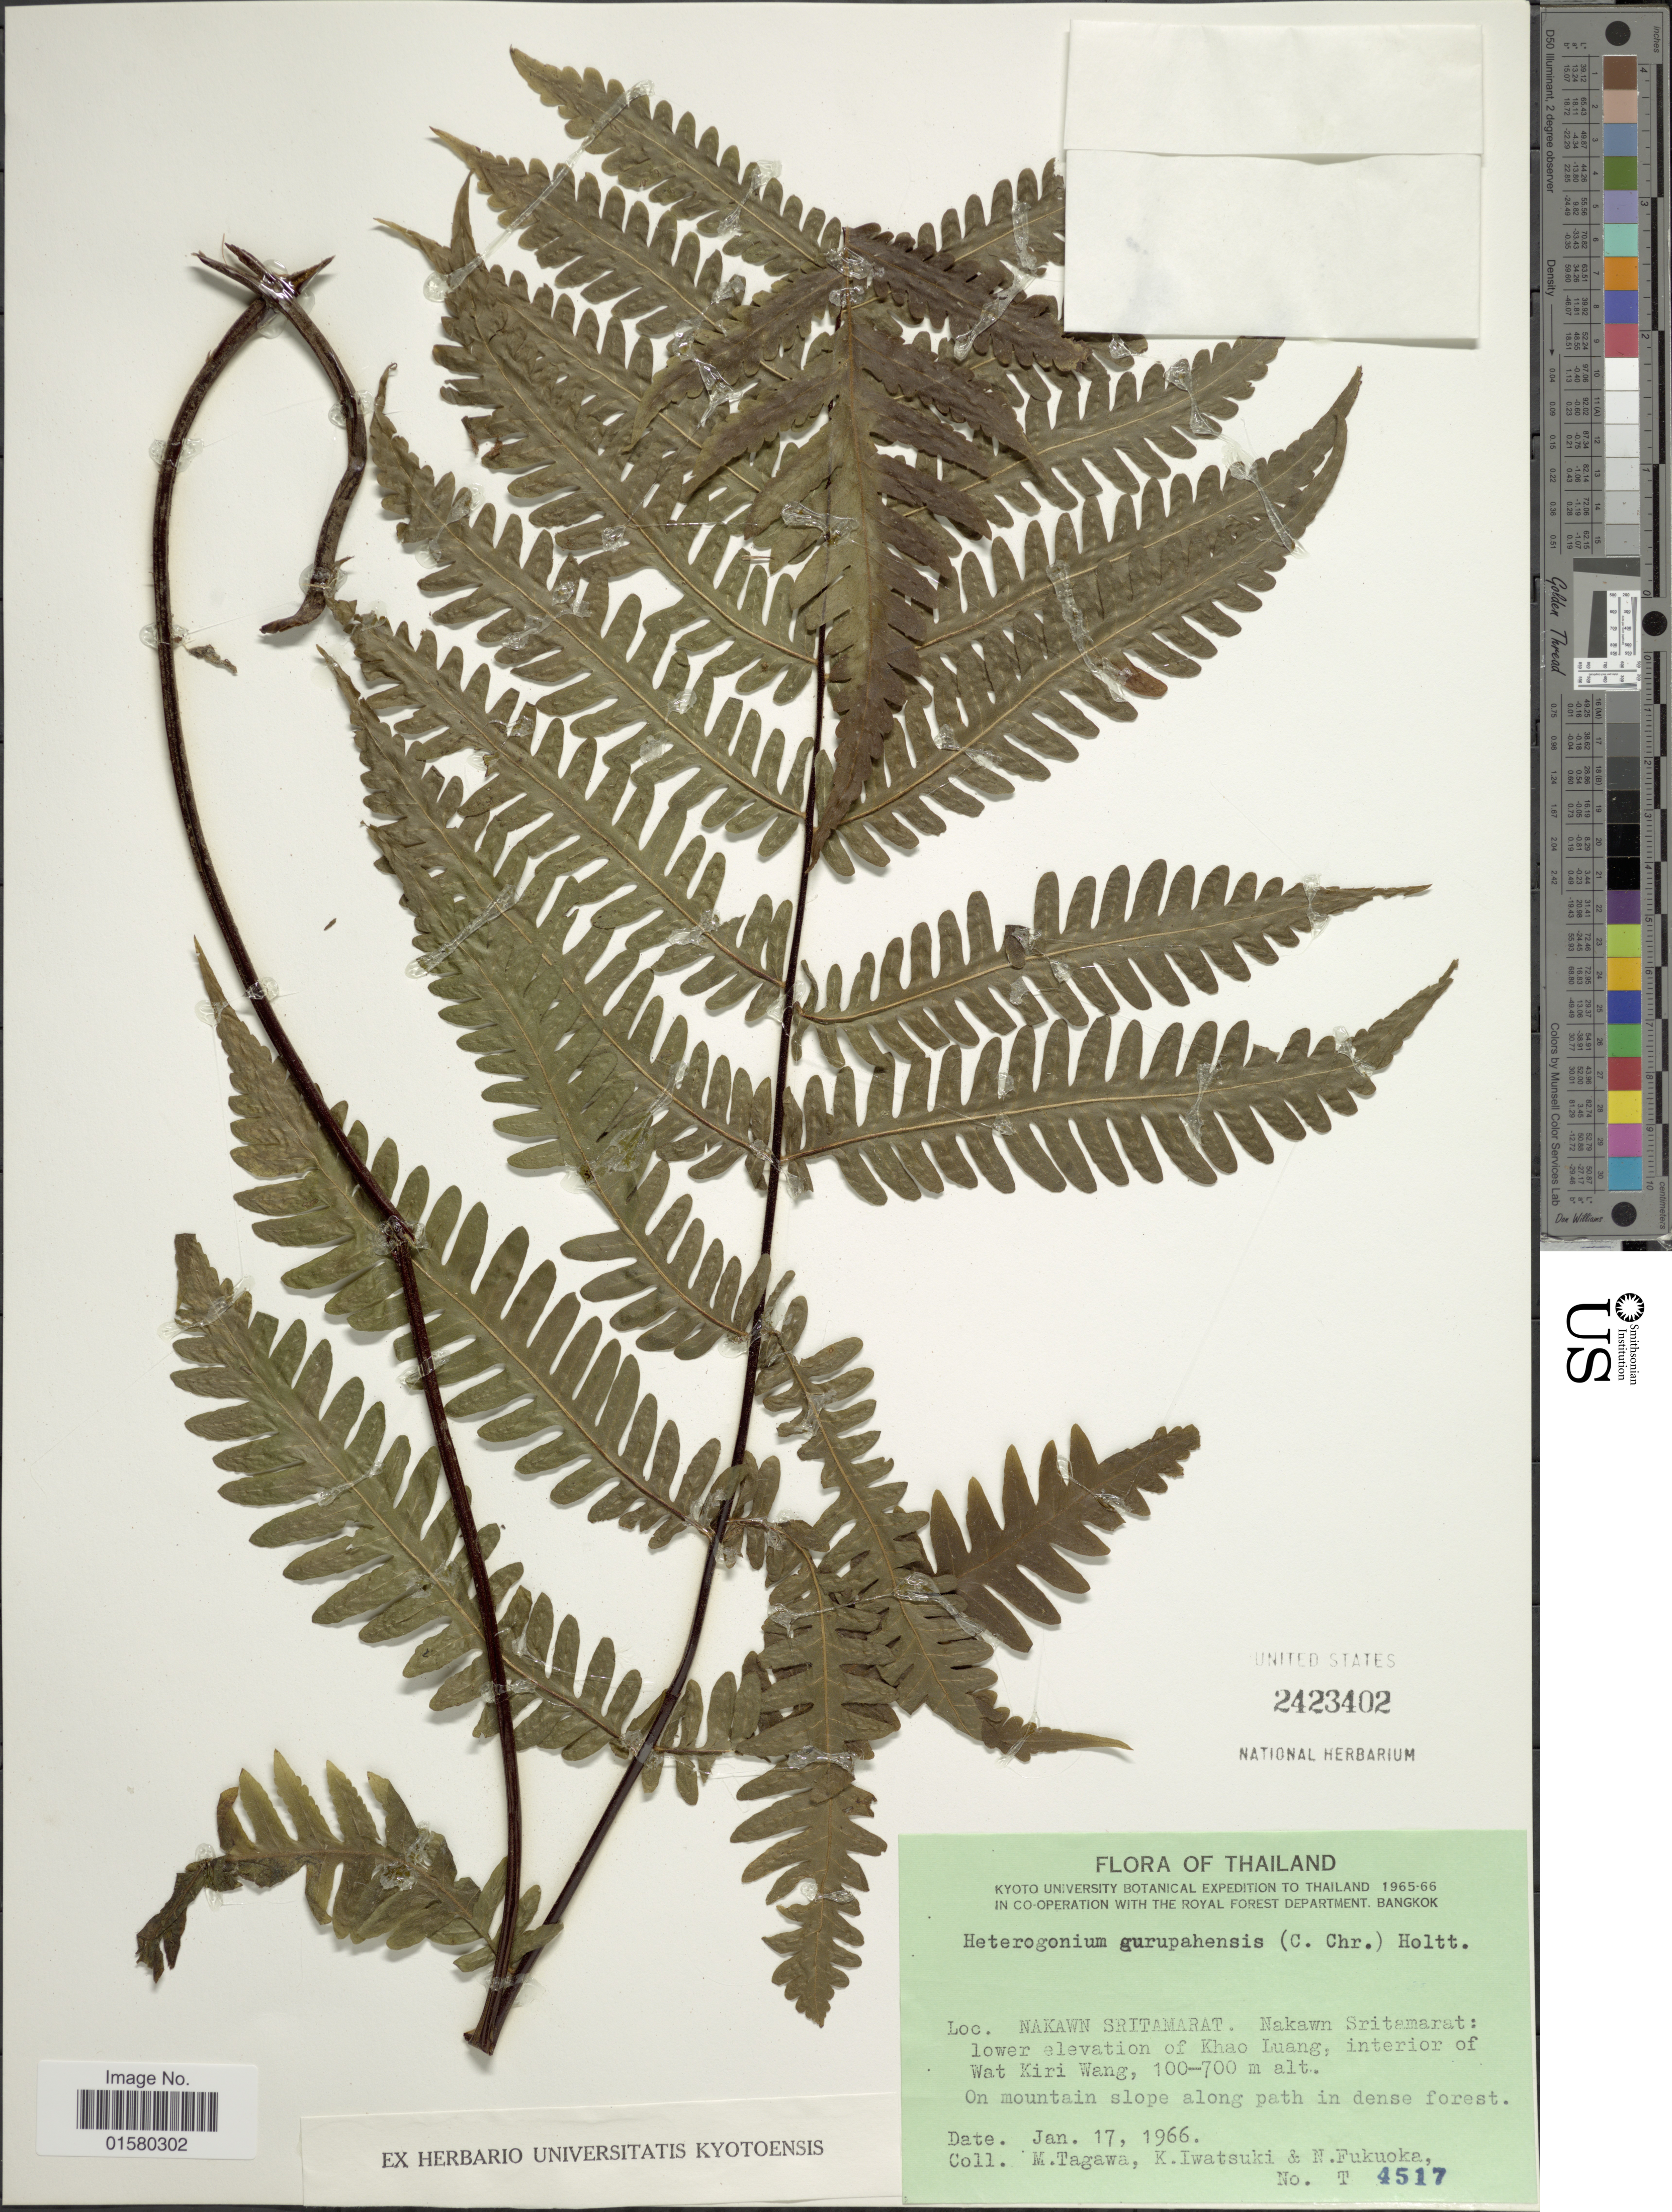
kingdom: Plantae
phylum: Tracheophyta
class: Polypodiopsida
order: Polypodiales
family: Tectariaceae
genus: Tectaria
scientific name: Tectaria gurupahensis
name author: (C. Chr. ex Kjellb. & C. Chr.)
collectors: M. Tagawa, K. Iwatsuki & N. Fukuoka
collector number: T4517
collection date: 1966-01-17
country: Thailand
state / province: Nakhon Si Thammarat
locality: Nakawn Sritamarat: lower elevation of Khao Luang, interior of Wat Kiri Wang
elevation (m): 100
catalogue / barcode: US 2423402